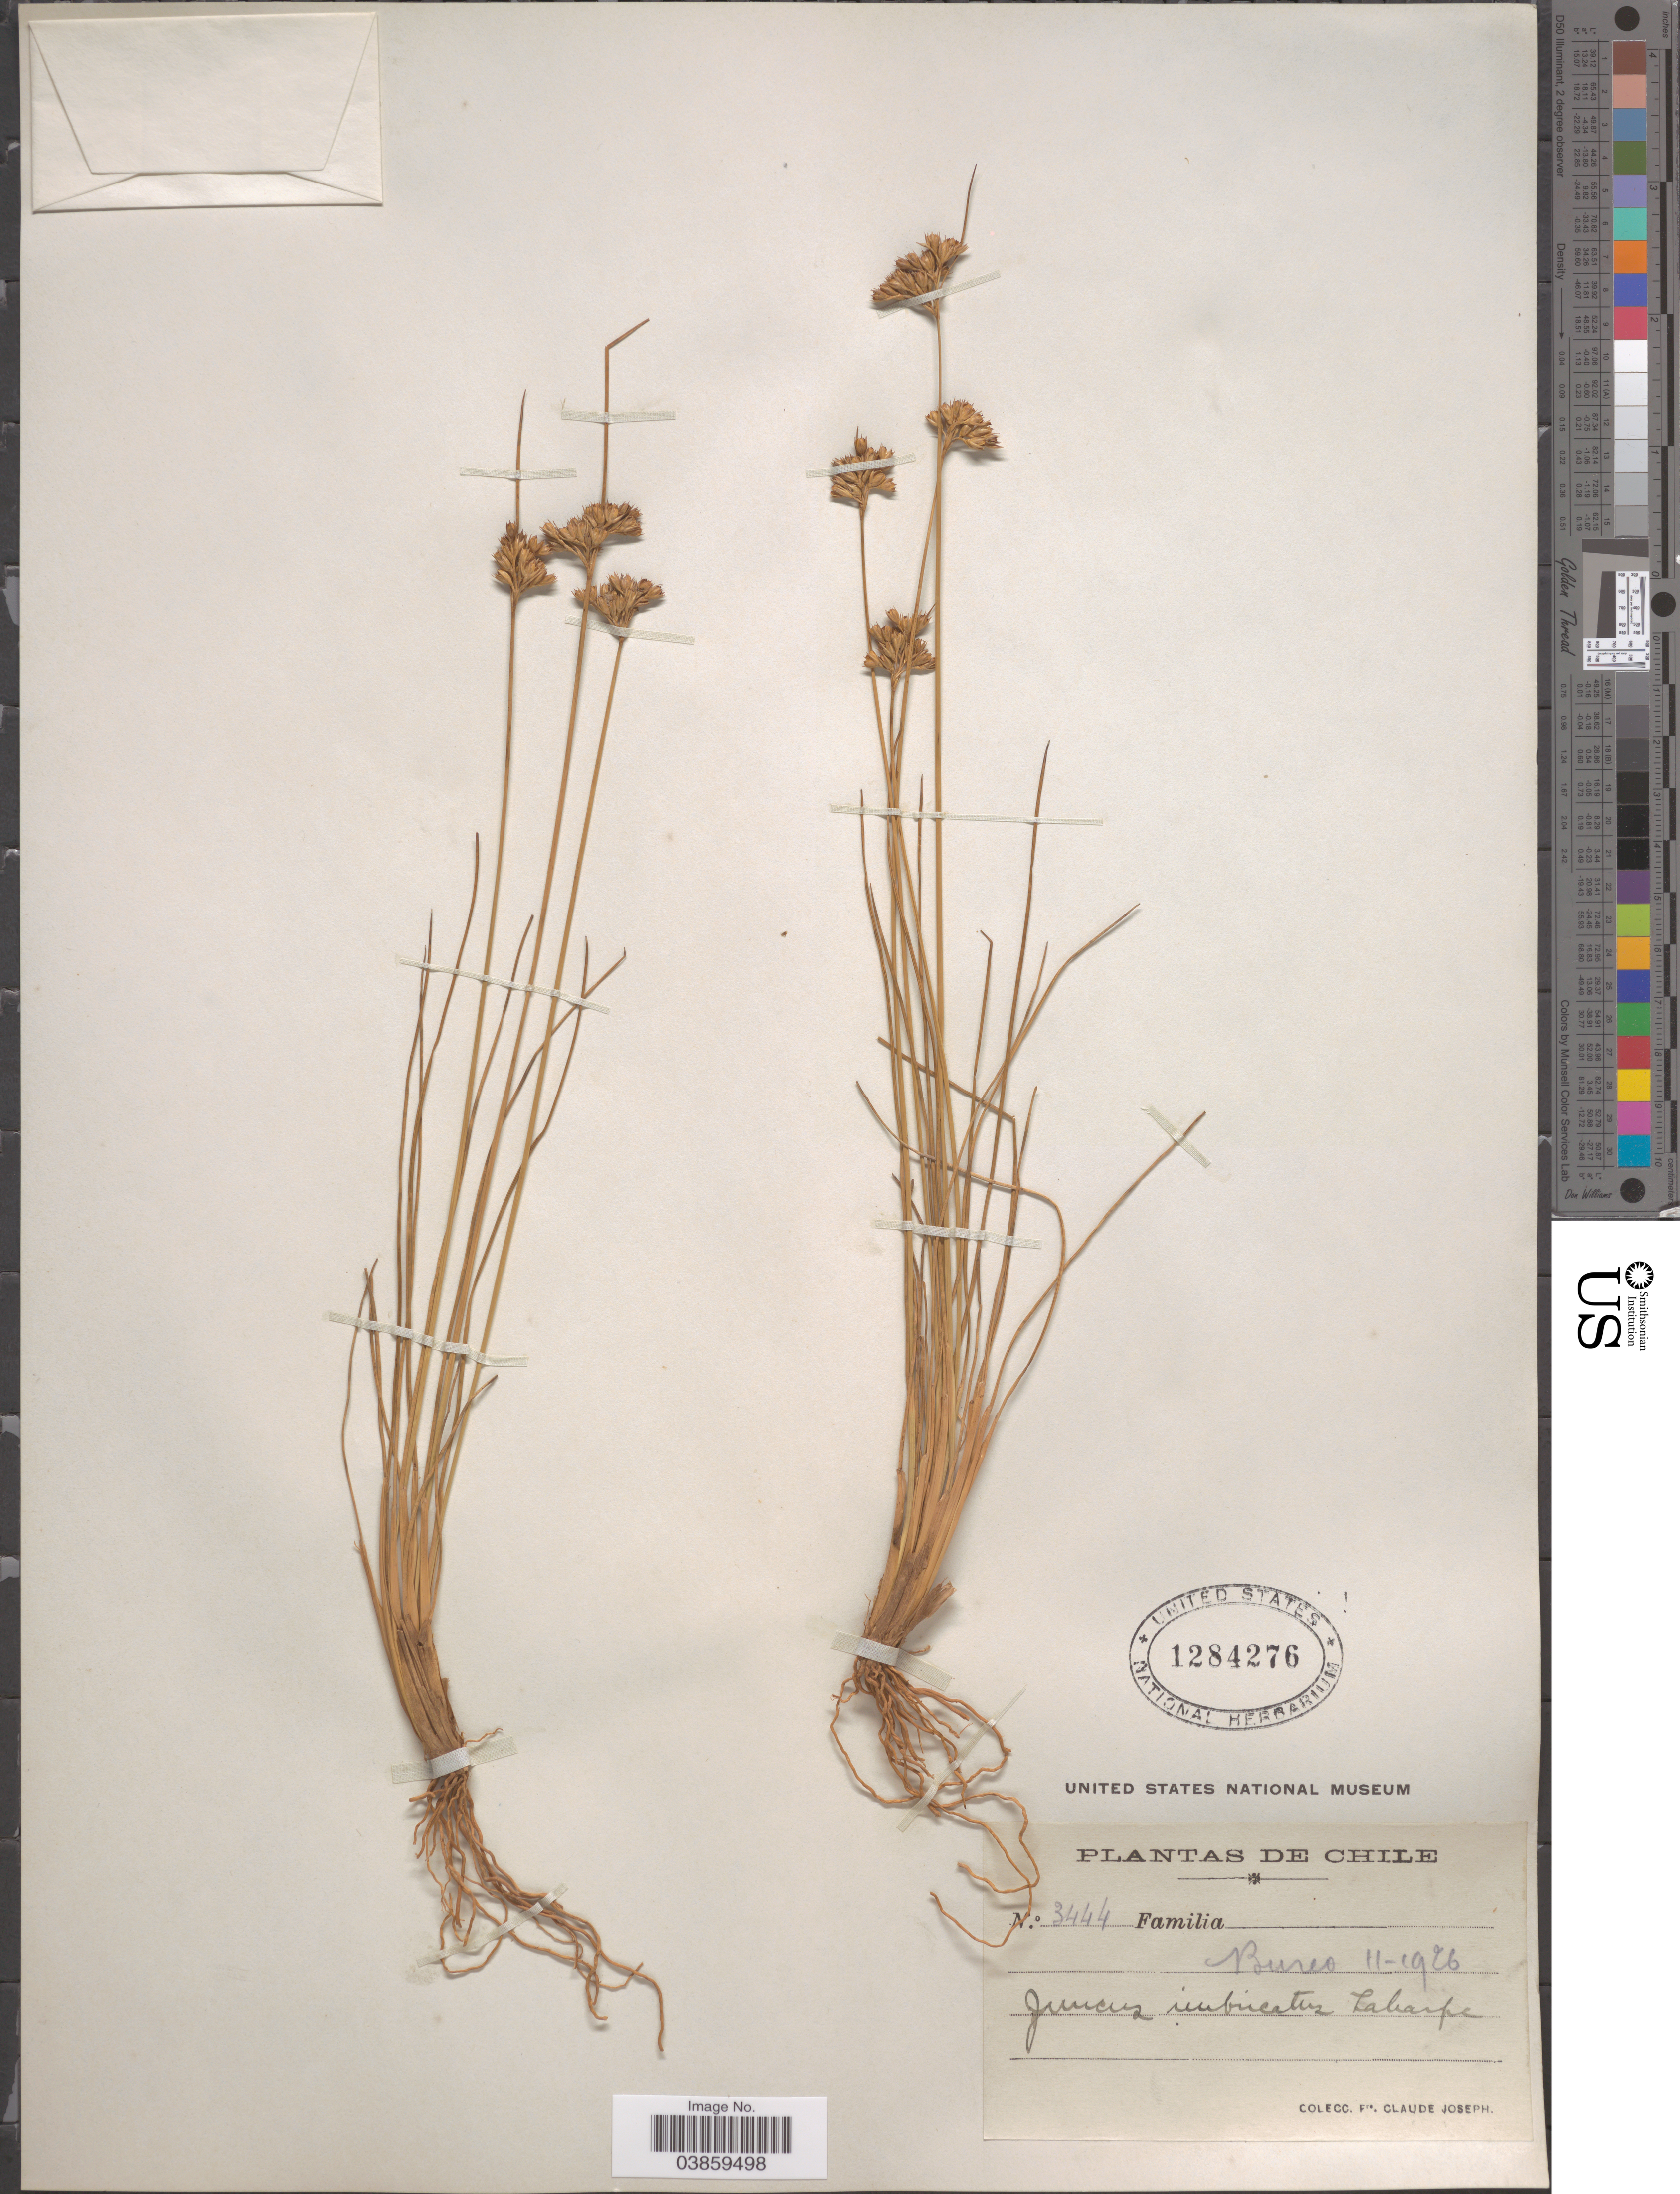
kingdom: Plantae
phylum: Tracheophyta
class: Liliopsida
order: Poales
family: Juncaceae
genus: Juncus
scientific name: Juncus imbricatus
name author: Laharpe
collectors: Bro. Claude-Joseph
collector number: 3444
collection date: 1926-11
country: Chile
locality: Bureo.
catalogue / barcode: US 1284276